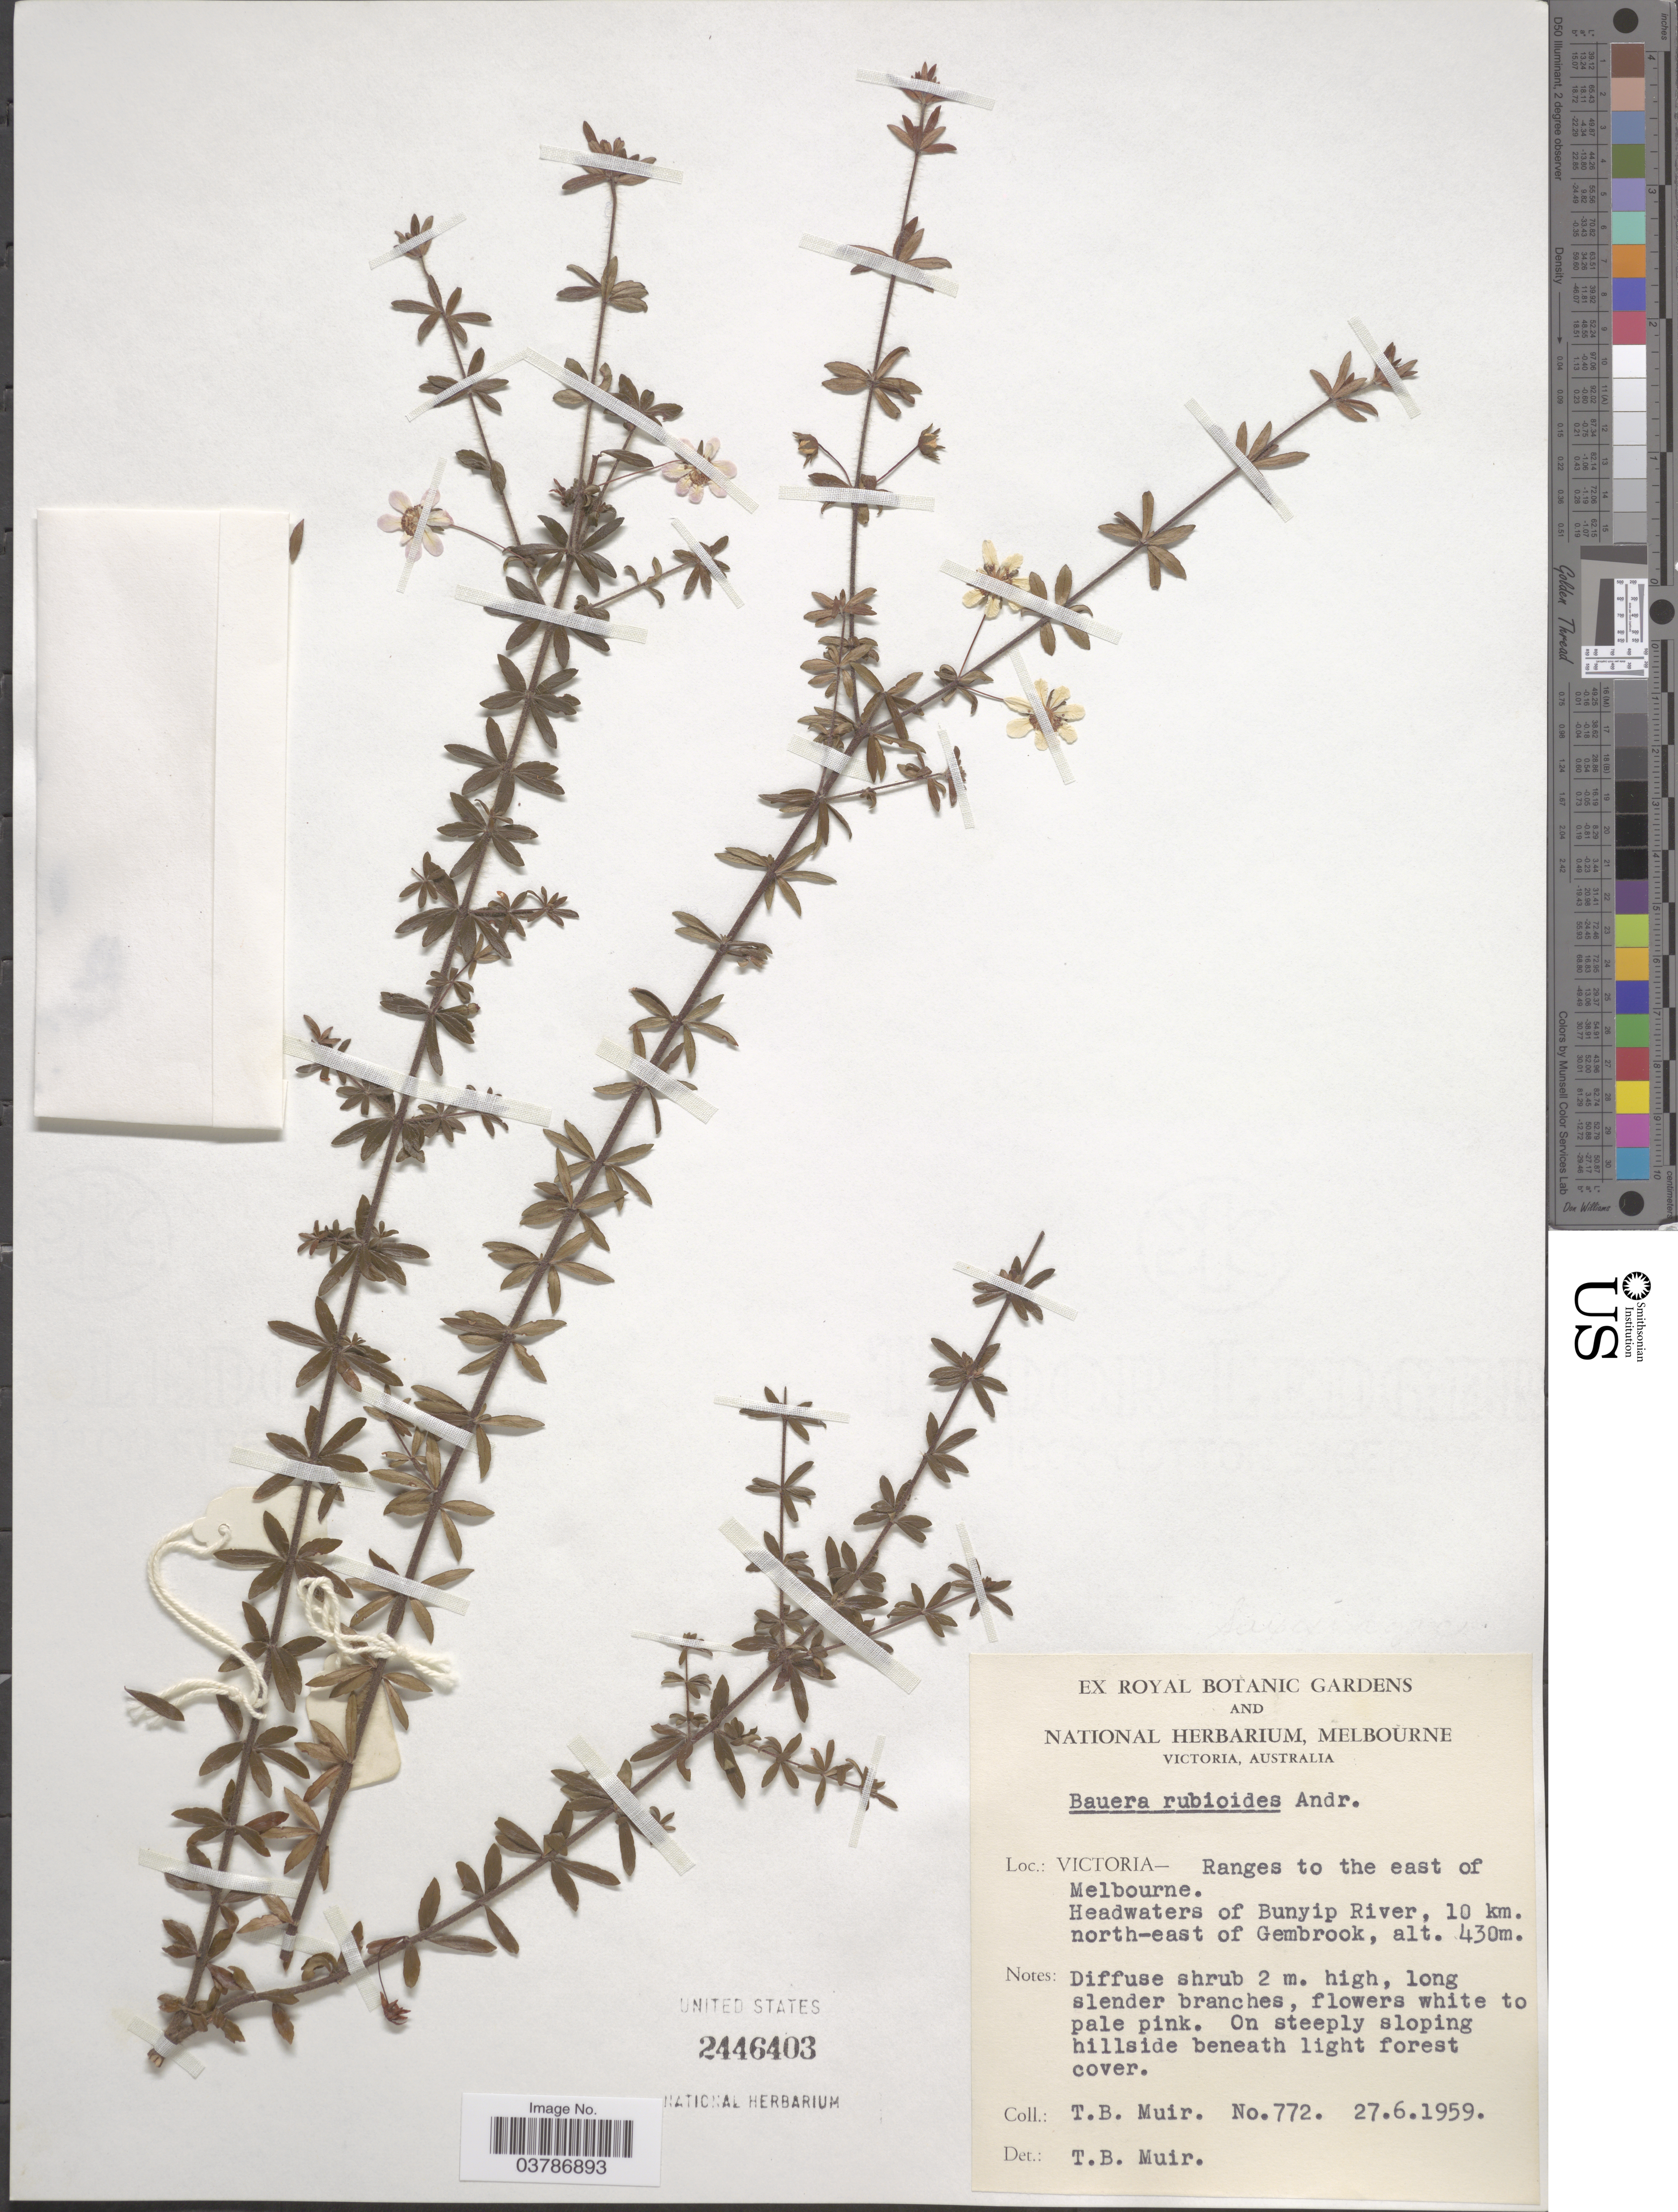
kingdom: Plantae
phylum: Tracheophyta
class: Magnoliopsida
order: Oxalidales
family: Cunoniaceae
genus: Bauera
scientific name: Bauera rubioides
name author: Andrews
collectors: T. Muir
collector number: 772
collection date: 1959-06-27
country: Australia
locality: Victoria- Ranges to the east of Melbourne. Headwaters of Bunyip River, 10 km. north-east of Gembrook.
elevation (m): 430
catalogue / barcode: US 2446403